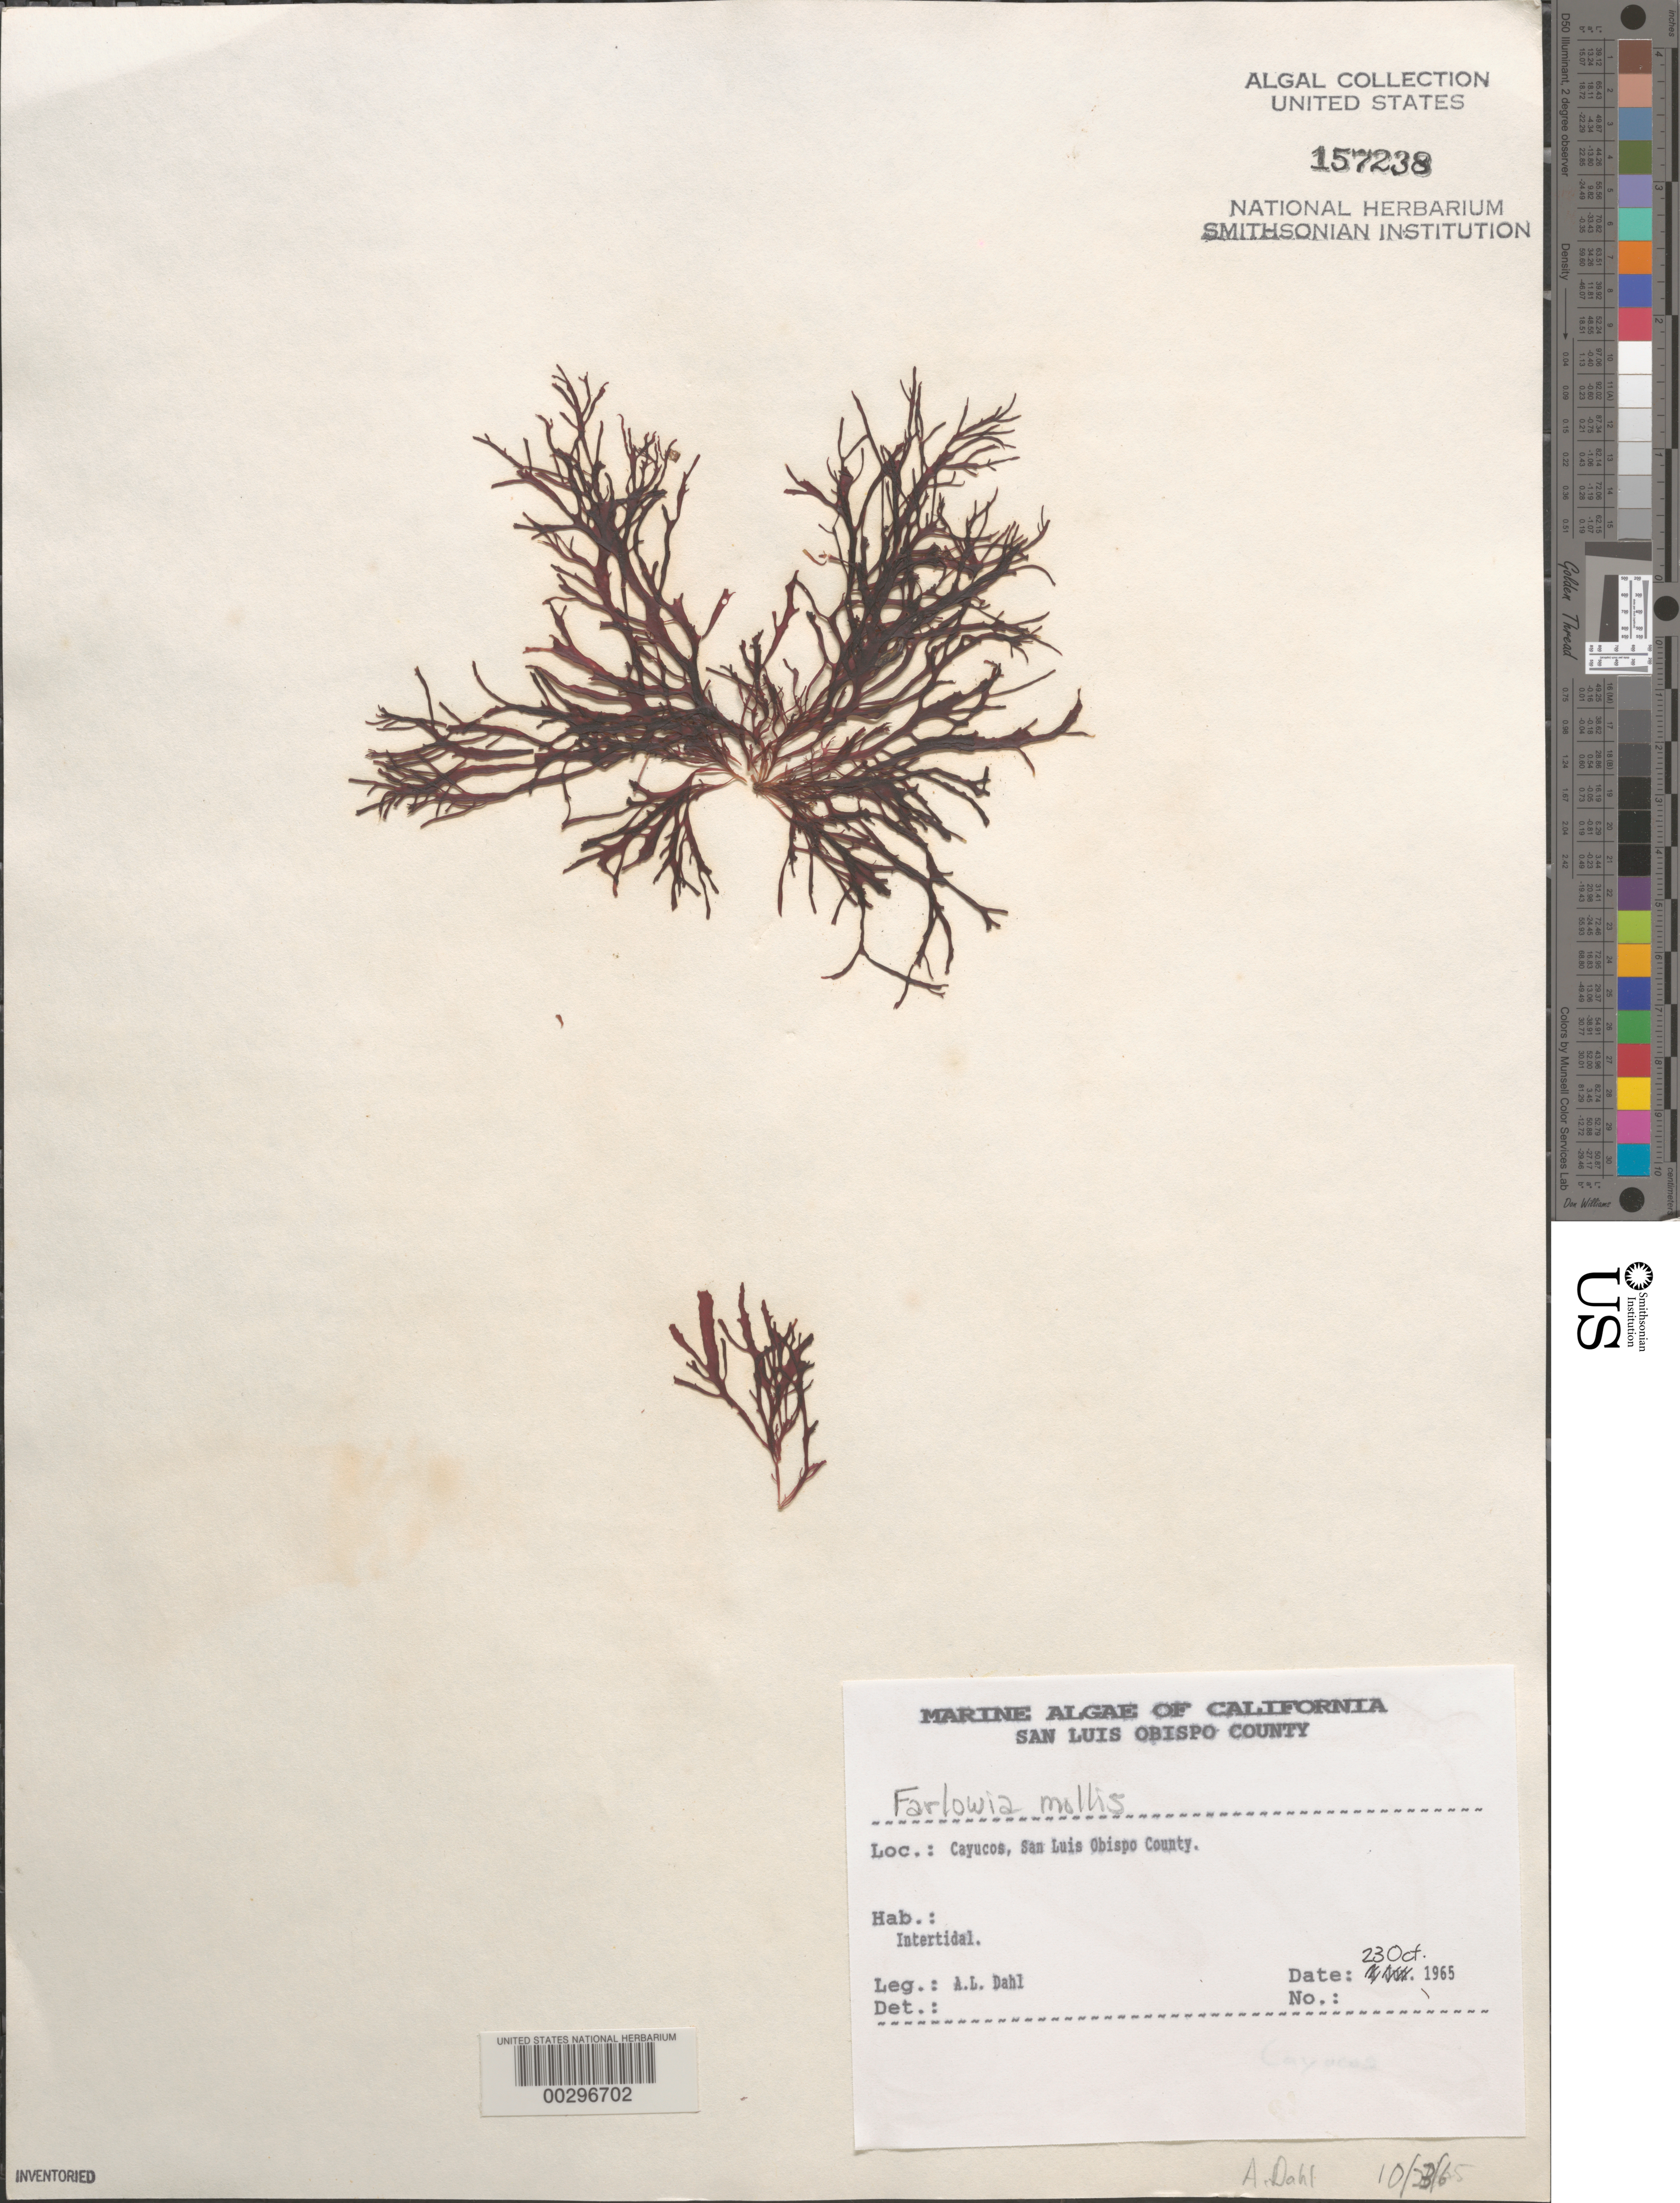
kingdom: Plantae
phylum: Rhodophyta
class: Florideophyceae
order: Gigartinales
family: Dumontiaceae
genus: Farlowia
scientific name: Farlowia mollis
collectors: A. Dahl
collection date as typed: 23 Oct 1965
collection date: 1965-10-23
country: United States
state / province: California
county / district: San Luis Obispo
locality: Cayucos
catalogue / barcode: US 157238